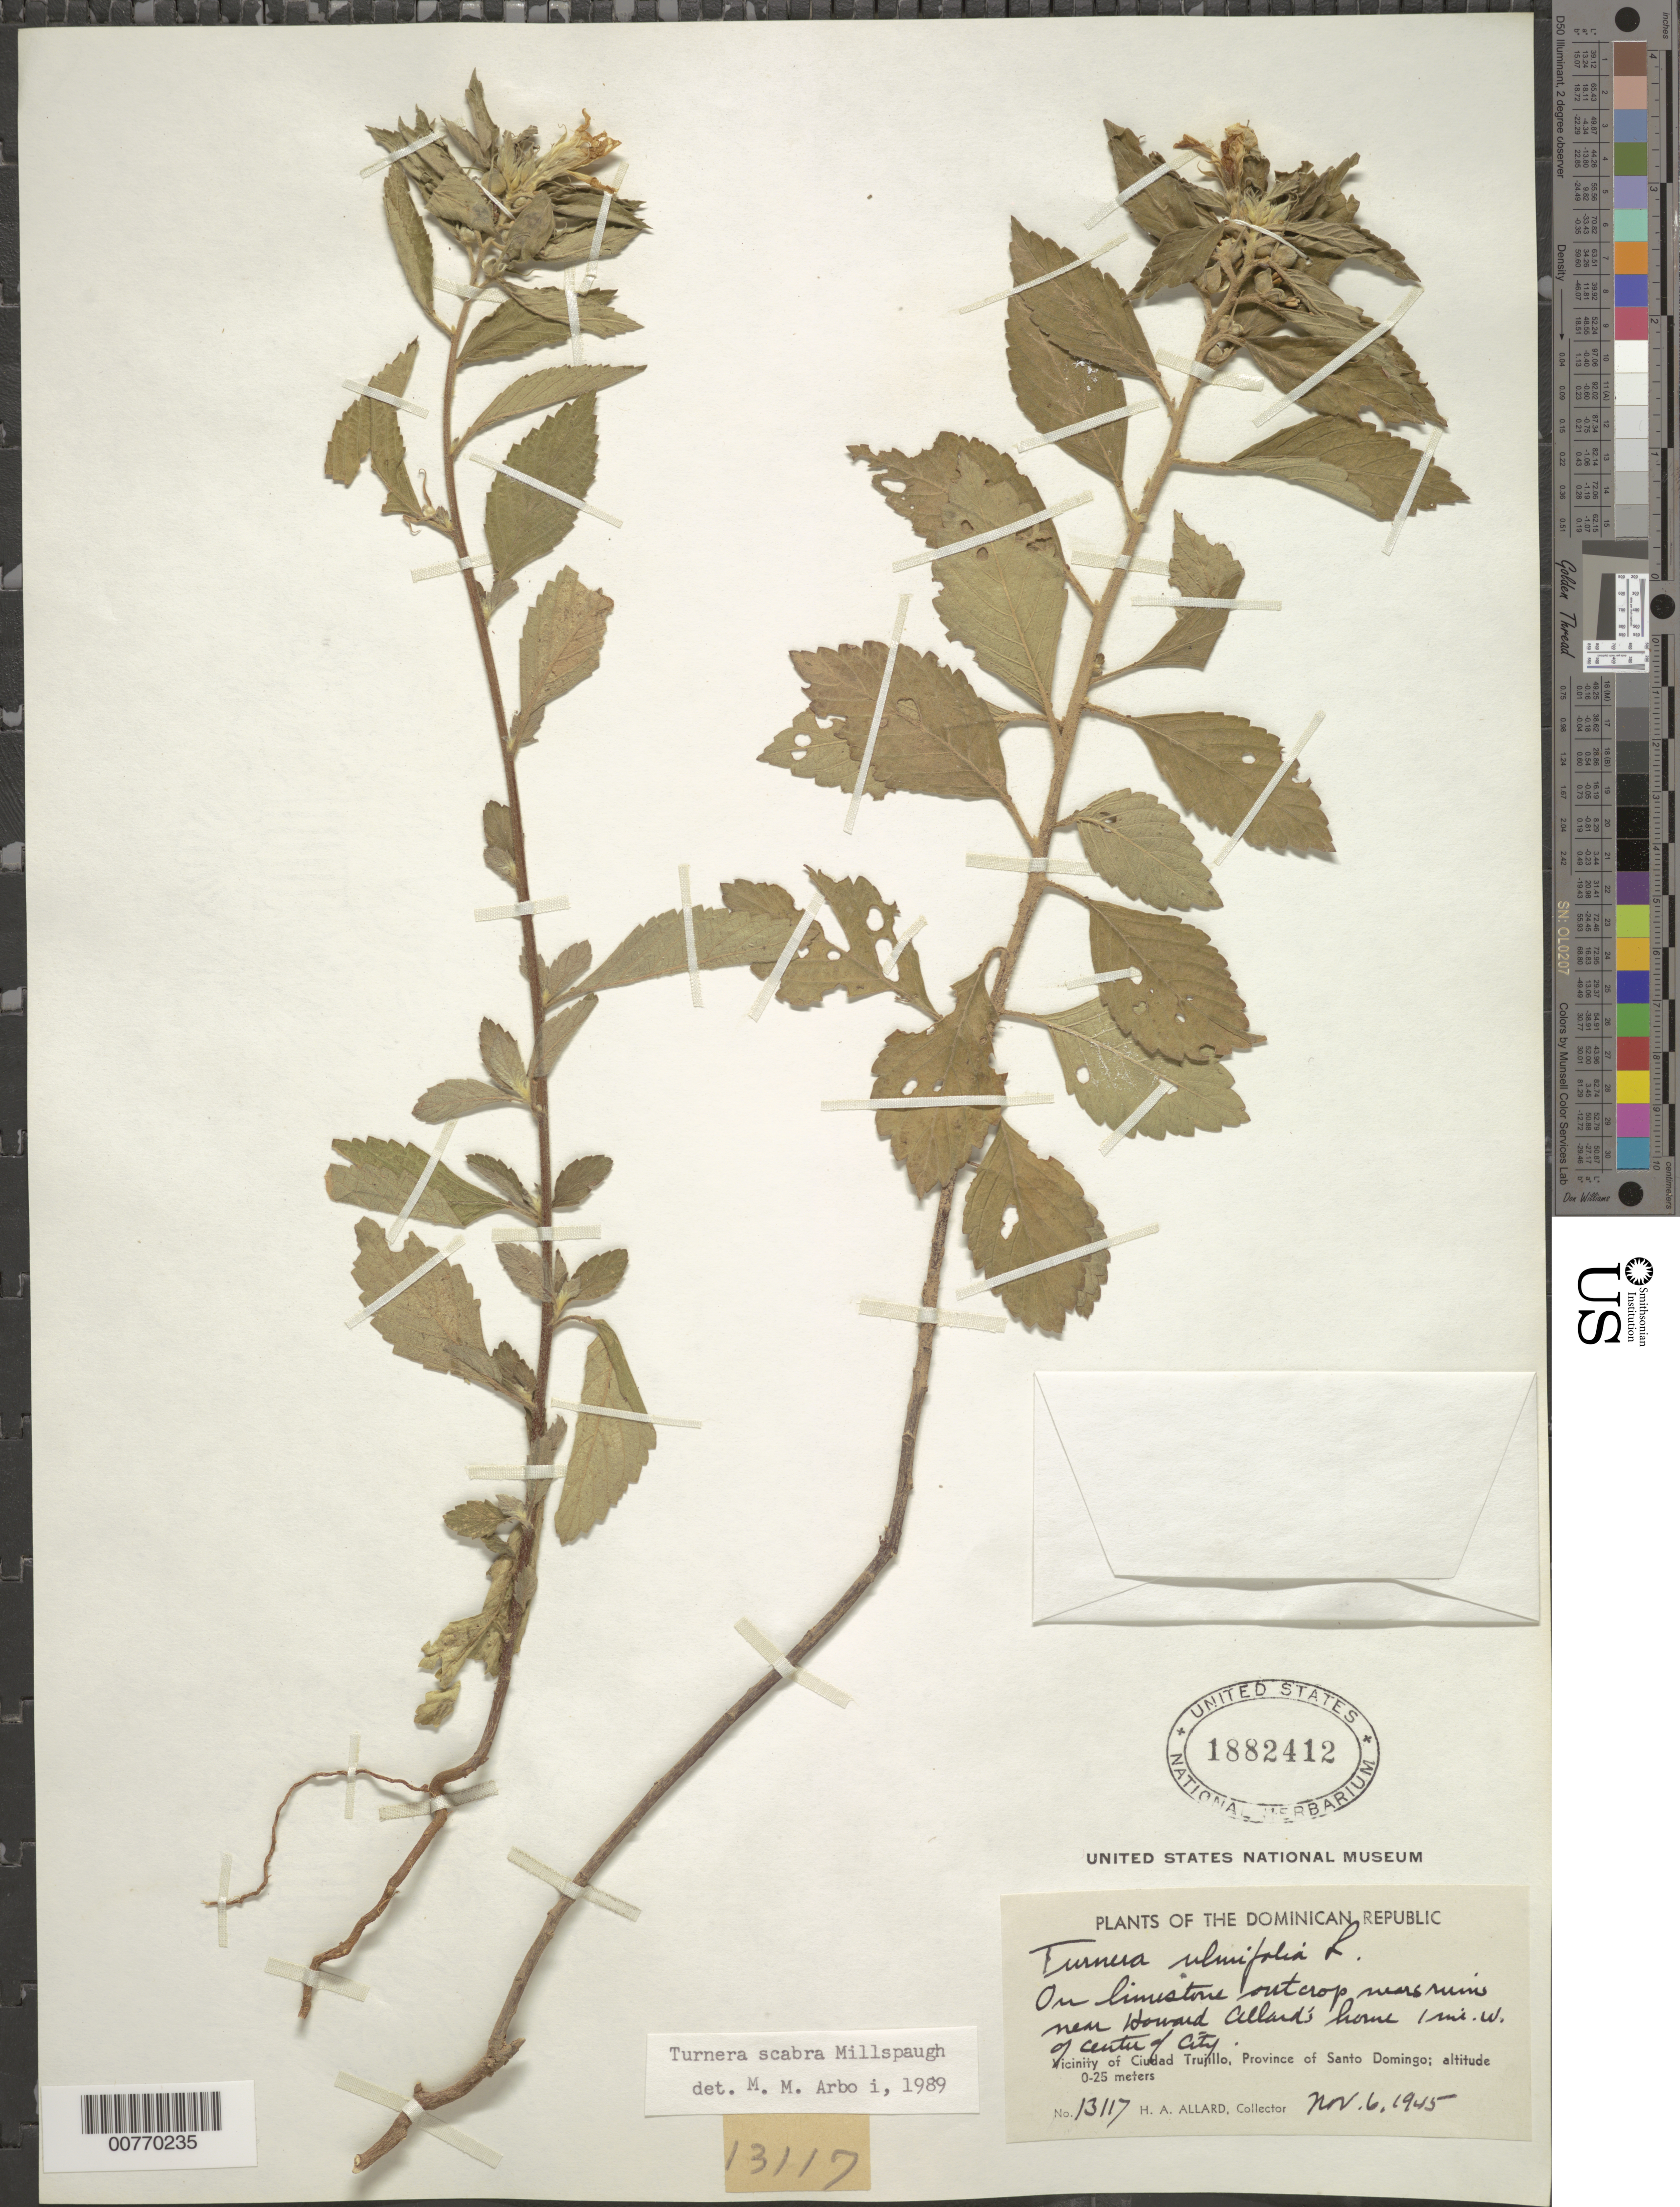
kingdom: Plantae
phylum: Tracheophyta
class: Magnoliopsida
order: Malpighiales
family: Turneraceae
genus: Turnera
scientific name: Turnera ulmifolia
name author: L.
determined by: Arbo, M. M.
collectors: H. A. Allard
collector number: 13117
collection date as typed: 06 Nov 1945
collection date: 1945-11-06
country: Dominican Republic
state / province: Santo Domingo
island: Hispaniola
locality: Vicinity of Ciudad Trujillo, at ruins near of Howard Allard's home, 1 mile west of center of city.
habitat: On limestone out crop.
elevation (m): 0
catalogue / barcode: US 1882412